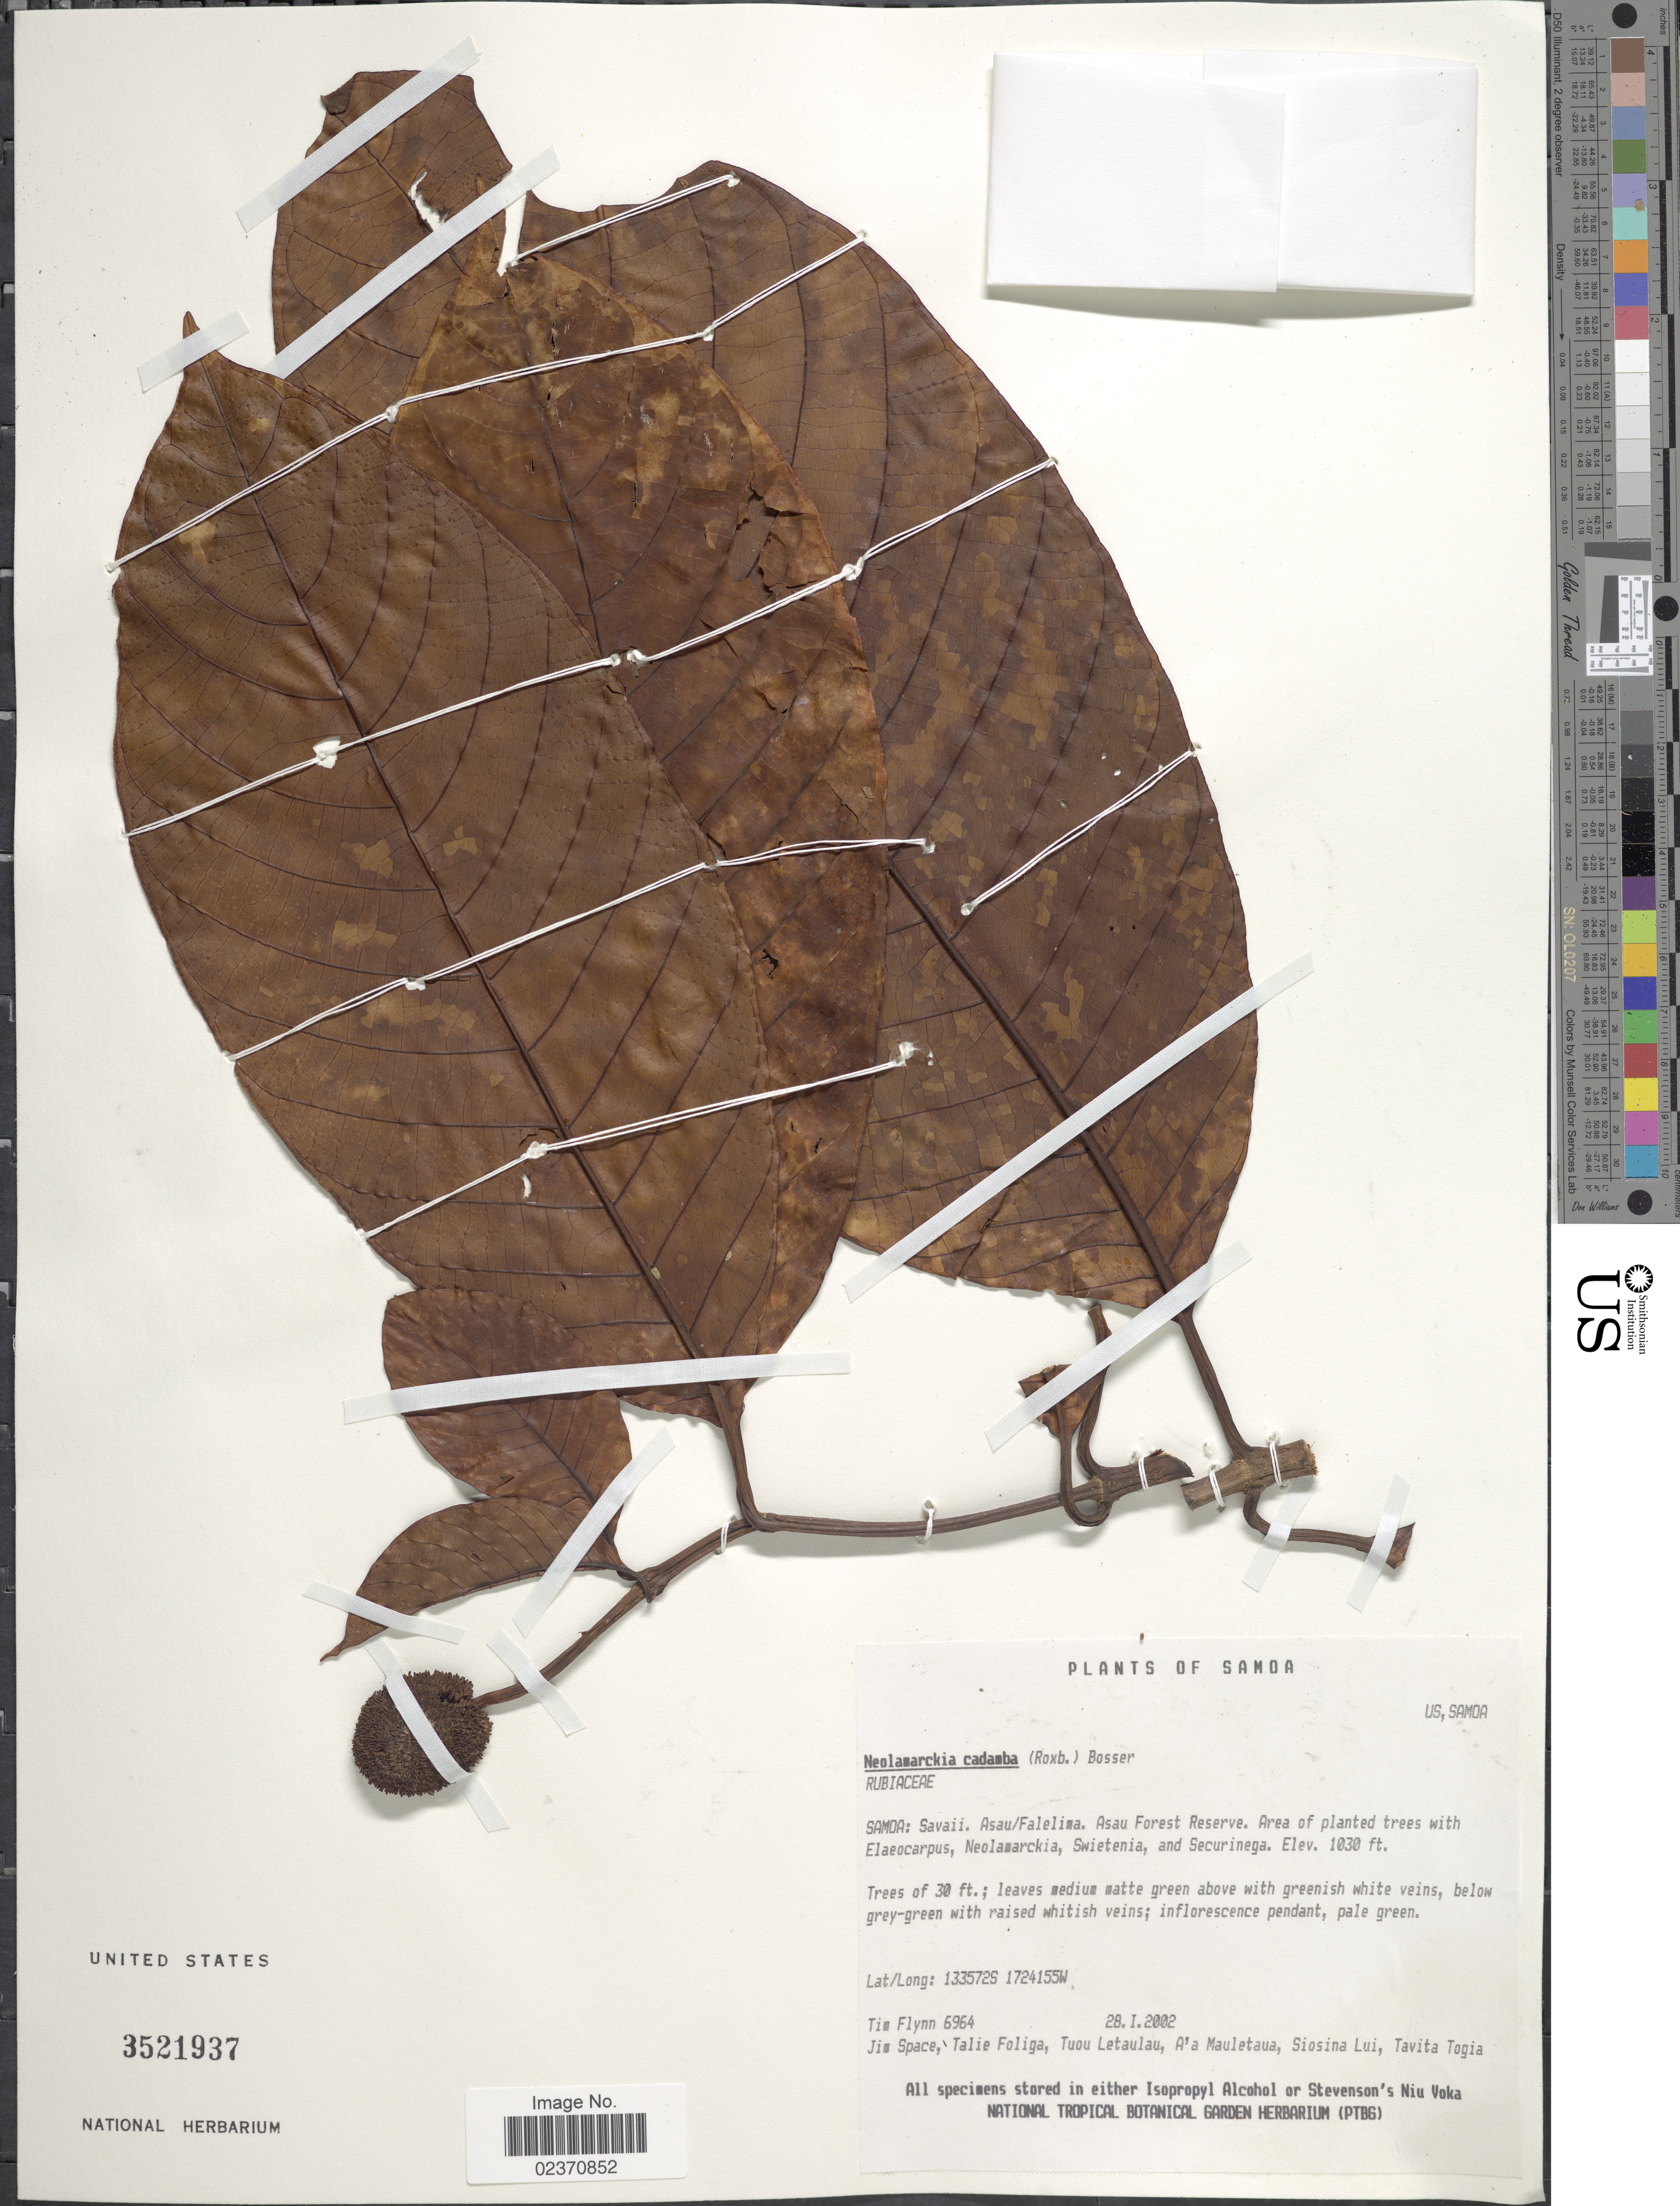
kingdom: Plantae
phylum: Tracheophyta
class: Magnoliopsida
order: Gentianales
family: Rubiaceae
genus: Neolamarckia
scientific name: Neolamarckia cadamba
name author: (Roxb.) Bosser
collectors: T. Flynn, J. Space, T. Foliga, T. Letaulau & et al.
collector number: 6964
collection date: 2002-01-28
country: Samoa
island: Savai'i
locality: Samoa, Savaii, Asau/Falelima, Asau Forest Reserve.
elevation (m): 314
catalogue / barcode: US 3521937